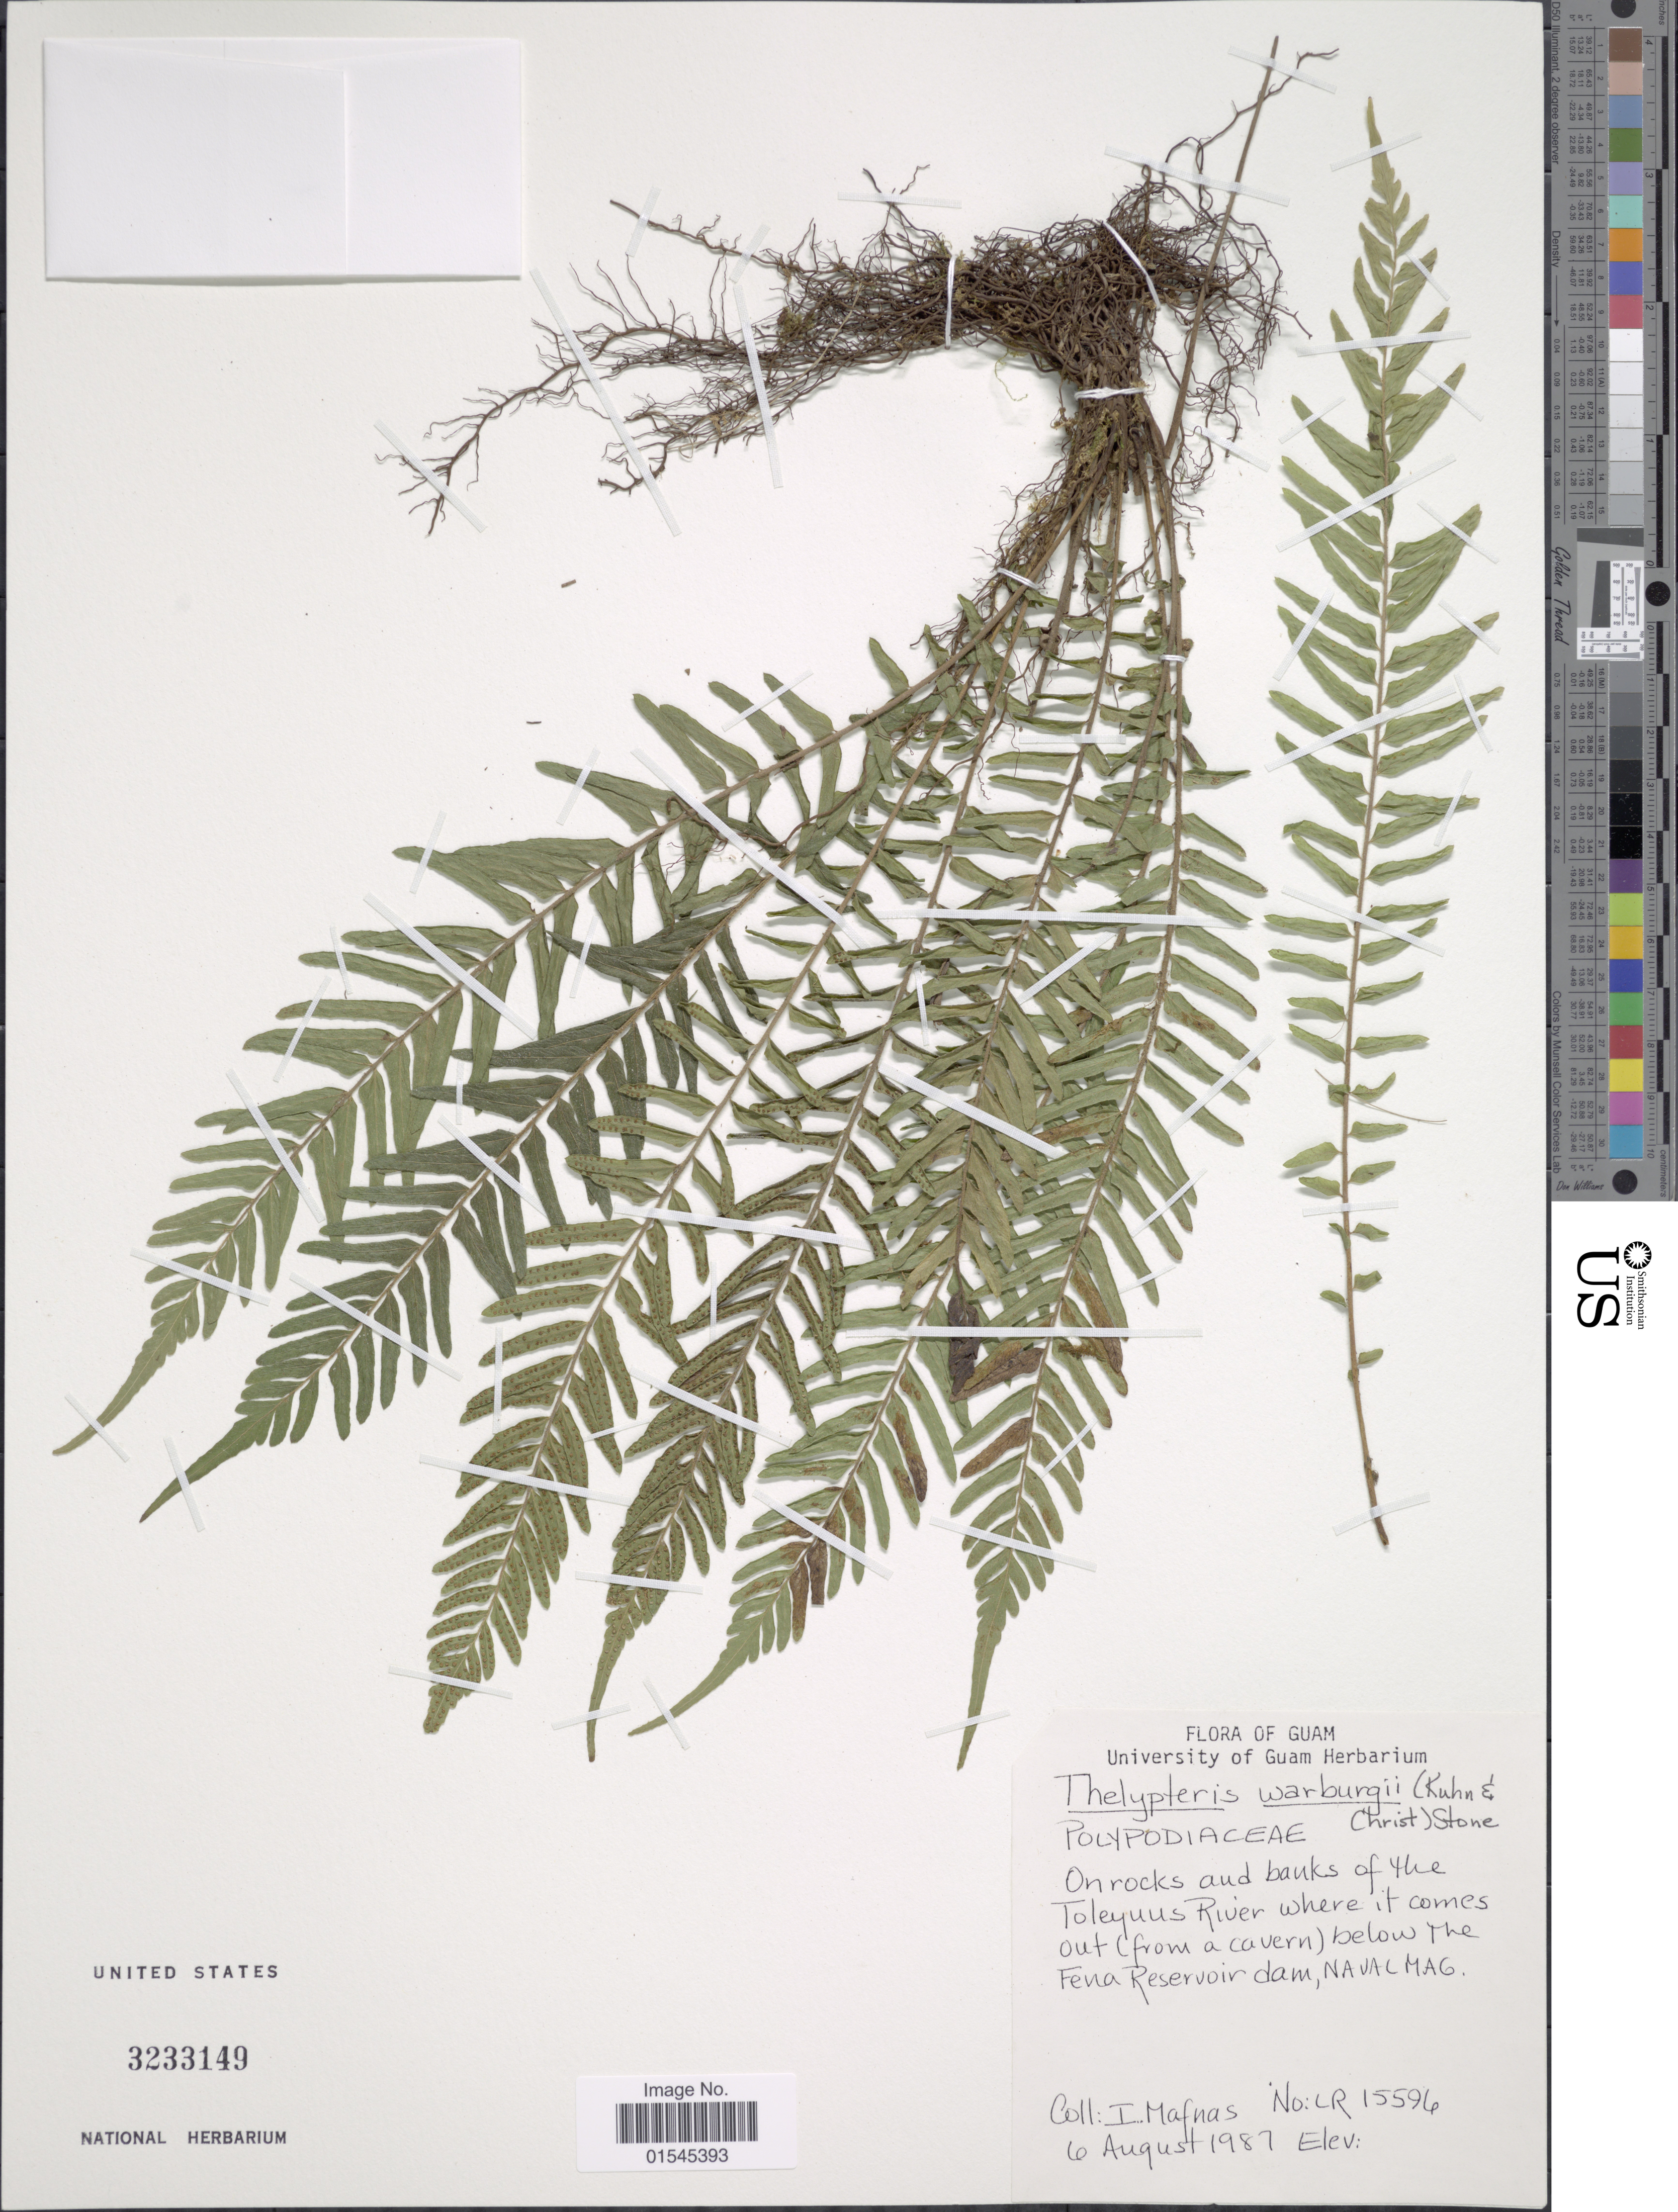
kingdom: Plantae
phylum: Tracheophyta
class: Polypodiopsida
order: Polypodiales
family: Thelypteridaceae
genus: Sphaerostephanos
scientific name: Sphaerostephanos warburgii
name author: (Kuhn & Christ) Holttum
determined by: Wagner, W. L., (BOT), Smithsonian Institution - National Museum of Natural History (UNITED STATES)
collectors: I. Mafnas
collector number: LR 15596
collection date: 1987-08-06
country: Guam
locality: On rocks and banks of the Tolejuus River where it comes out (from a cavern) below the Fena Reservoir dam, Naval Mag [interpreted]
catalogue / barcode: US 3233149